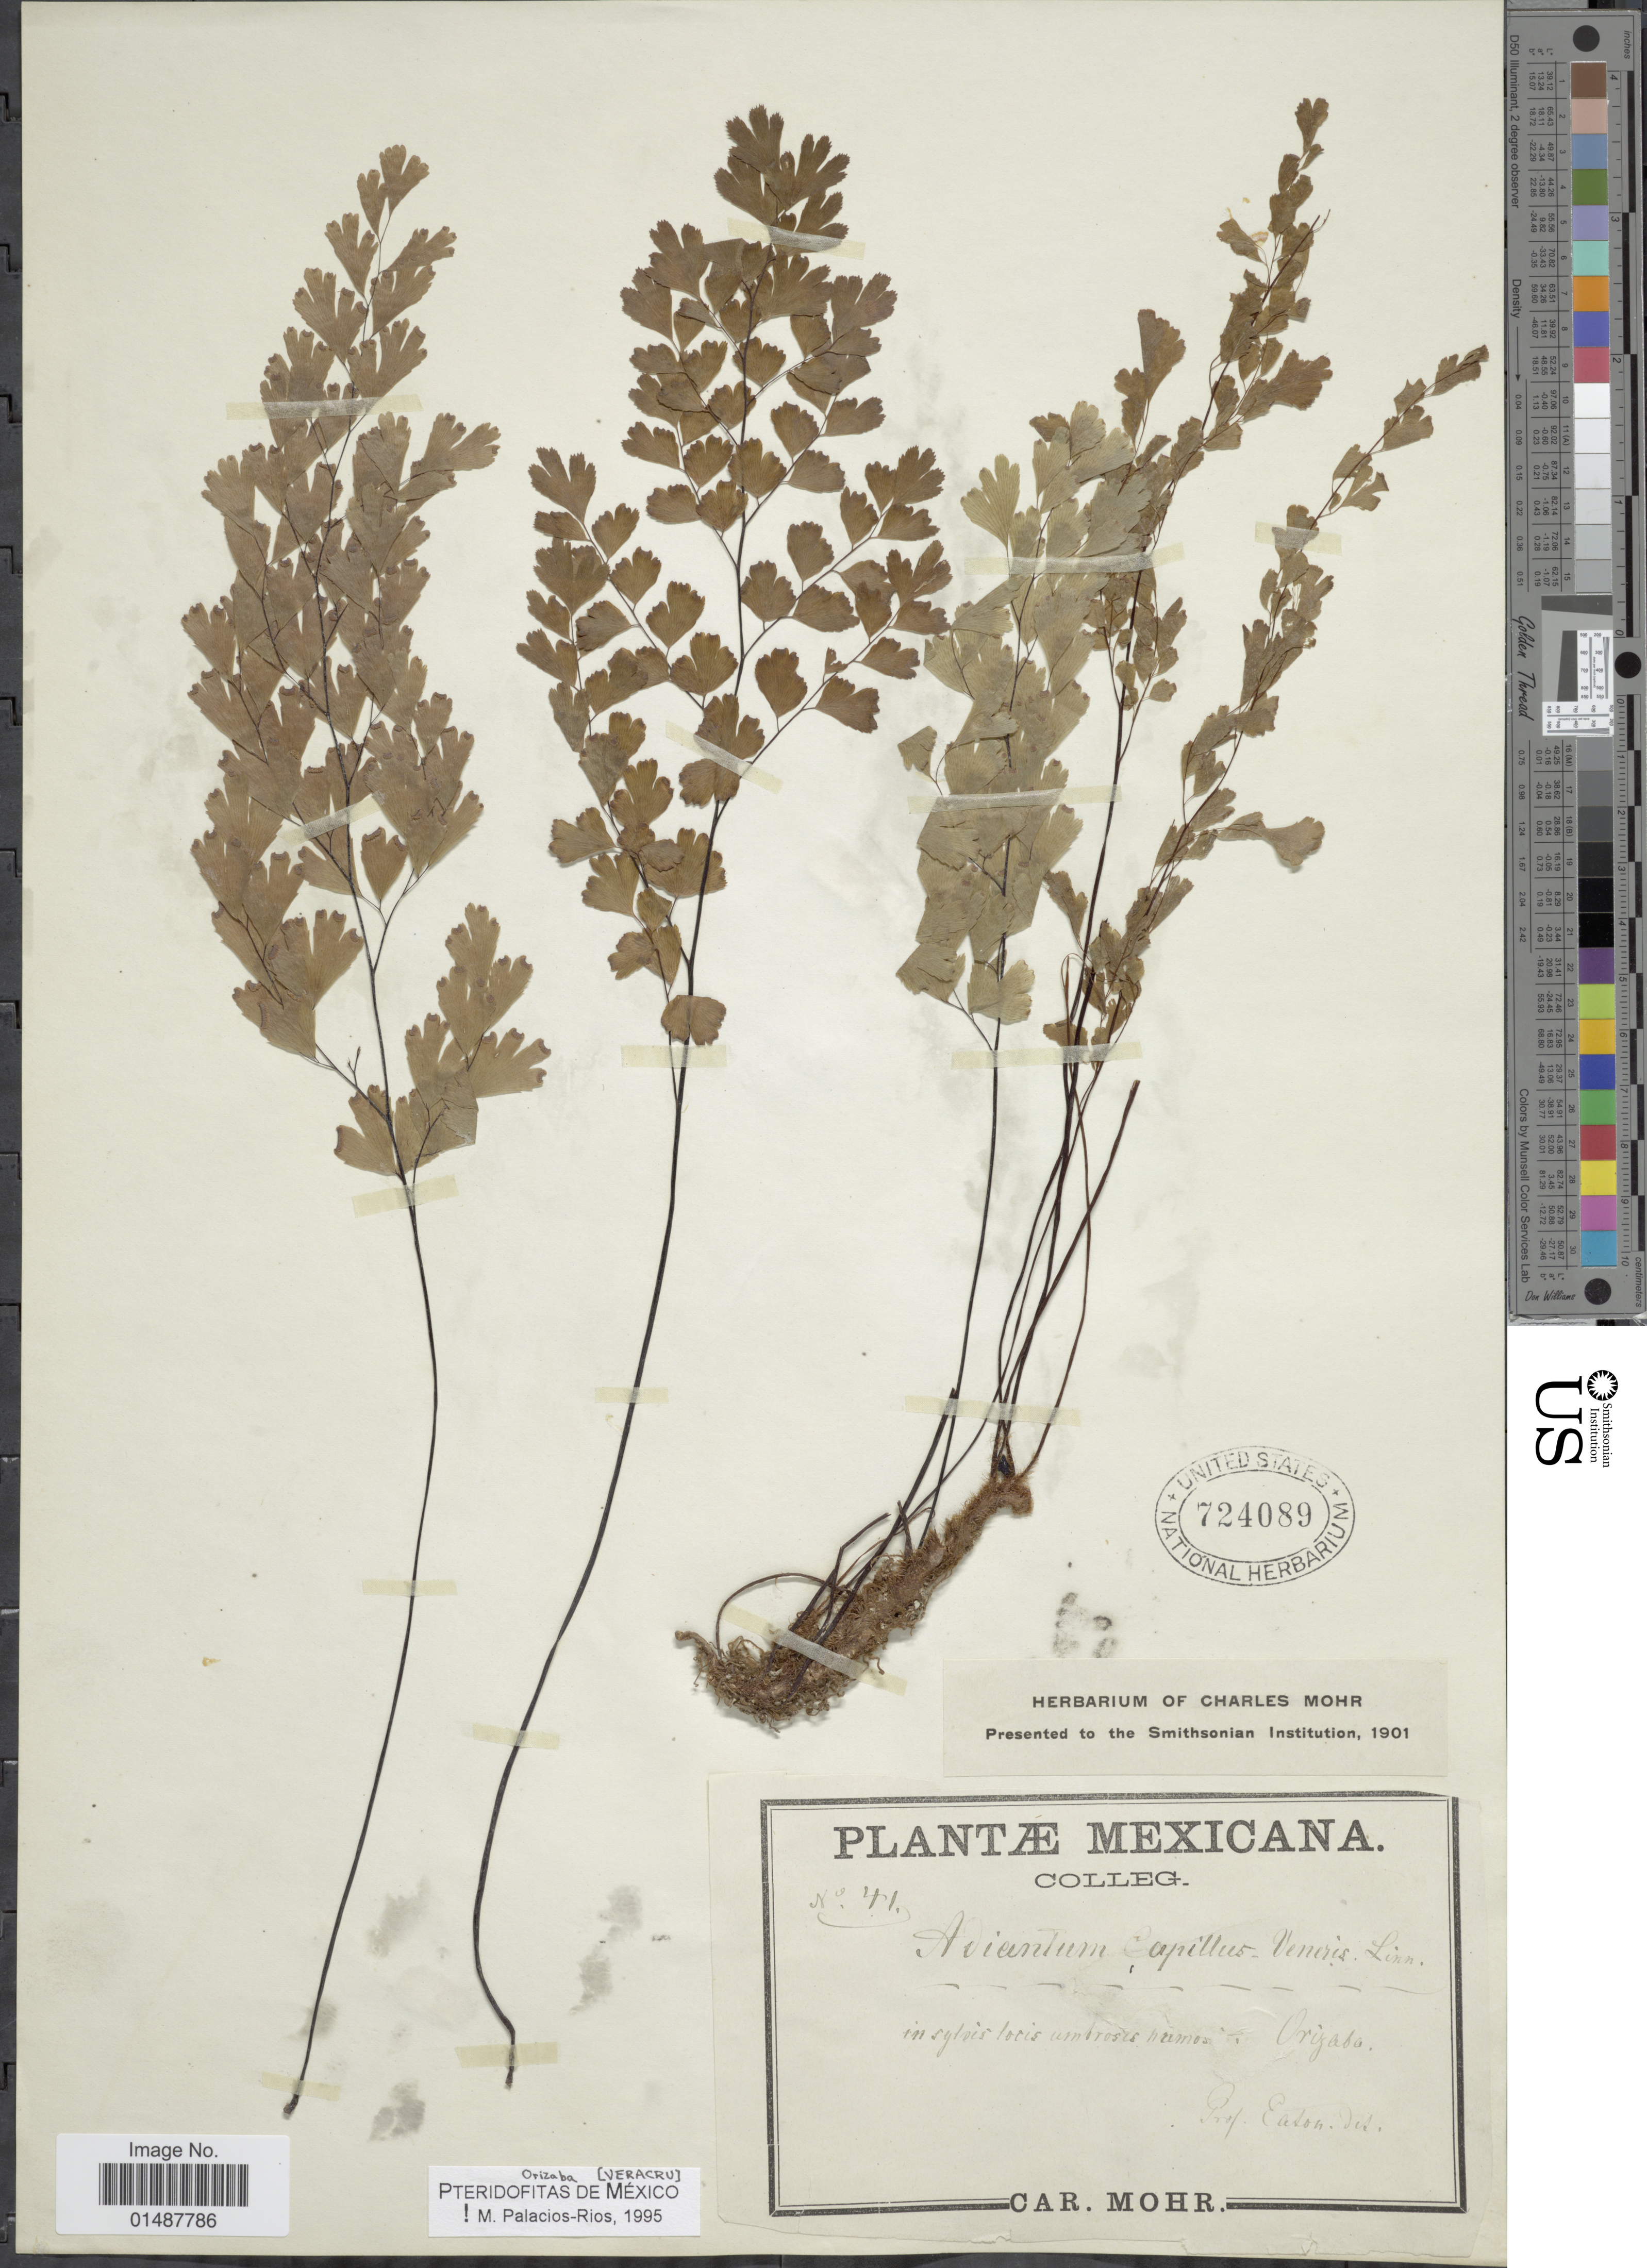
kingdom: Plantae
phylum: Tracheophyta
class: Polypodiopsida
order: Polypodiales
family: Pteridaceae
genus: Adiantum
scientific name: Adiantum capillus-veneris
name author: L.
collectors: Prof. Eaton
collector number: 41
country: Mexico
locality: Orizaba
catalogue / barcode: US 724089